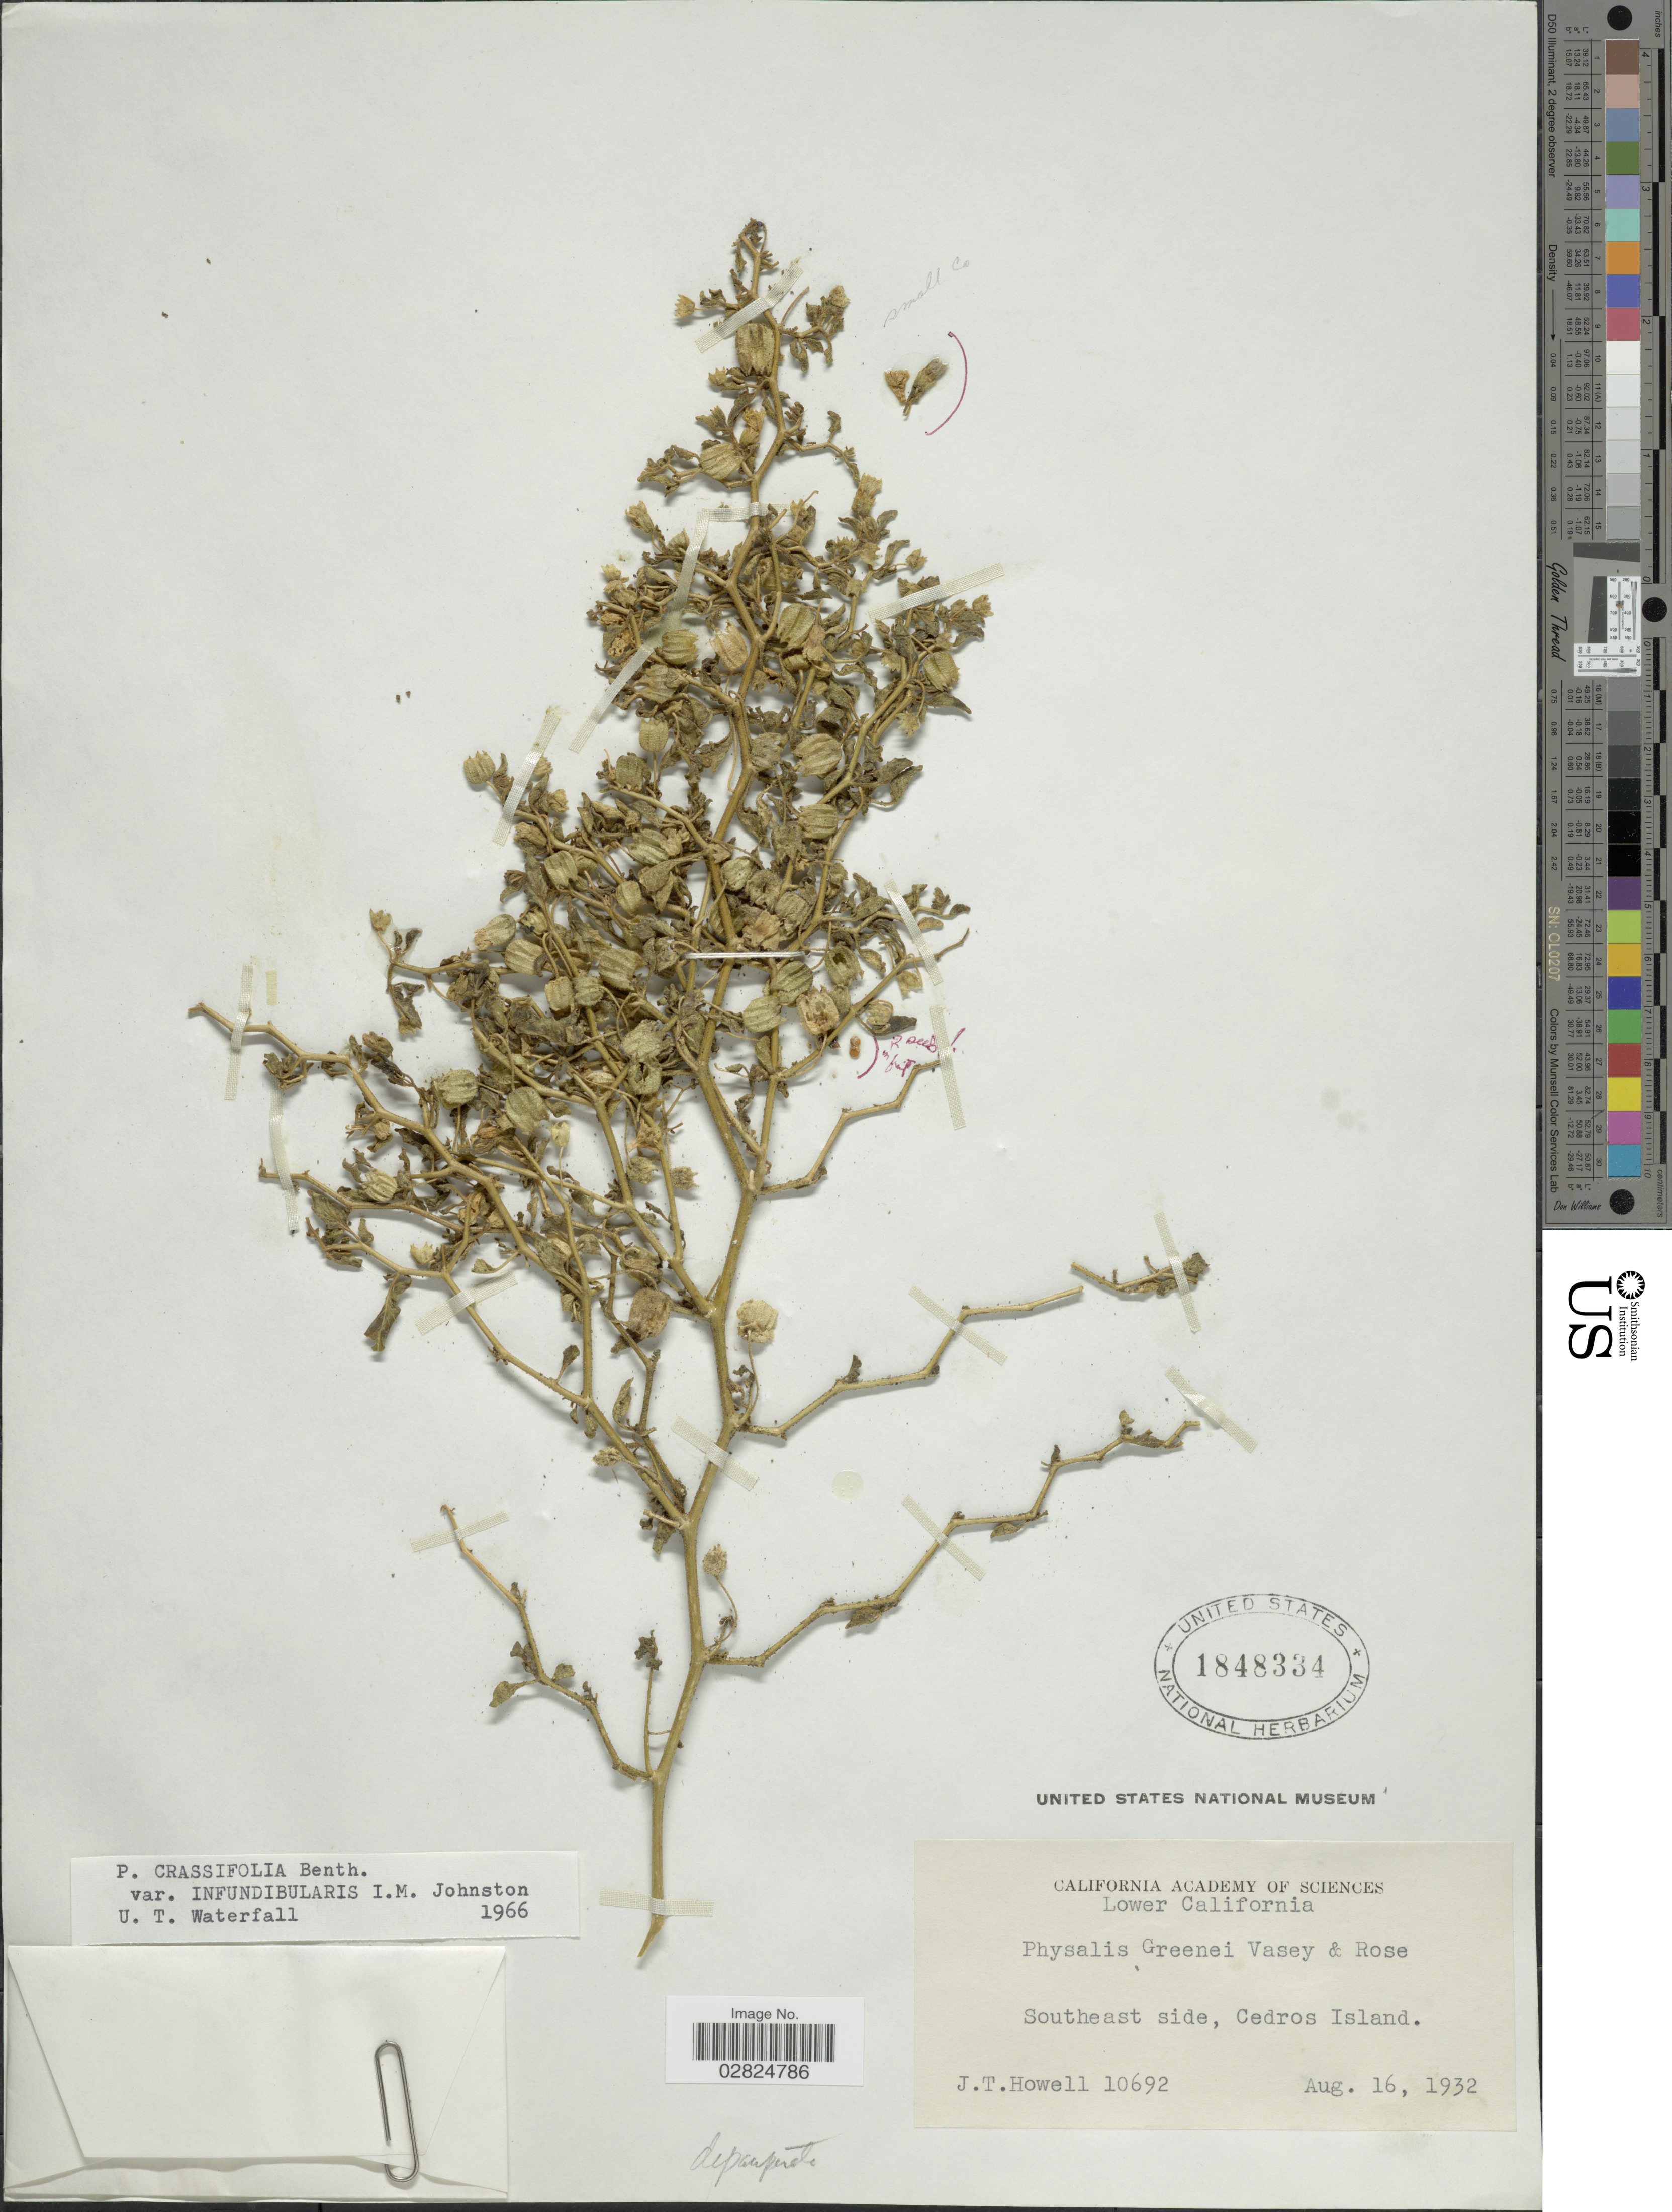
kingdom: Plantae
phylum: Tracheophyta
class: Magnoliopsida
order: Solanales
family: Solanaceae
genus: Physalis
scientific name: Physalis crassifolia var. infundibularis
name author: I.M. Johnst.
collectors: J. T. Howell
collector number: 10692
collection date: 1932-08-16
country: Mexico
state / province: Baja California Norte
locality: Lower California. Southeast side, Cedros Island.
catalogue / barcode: US 1848334